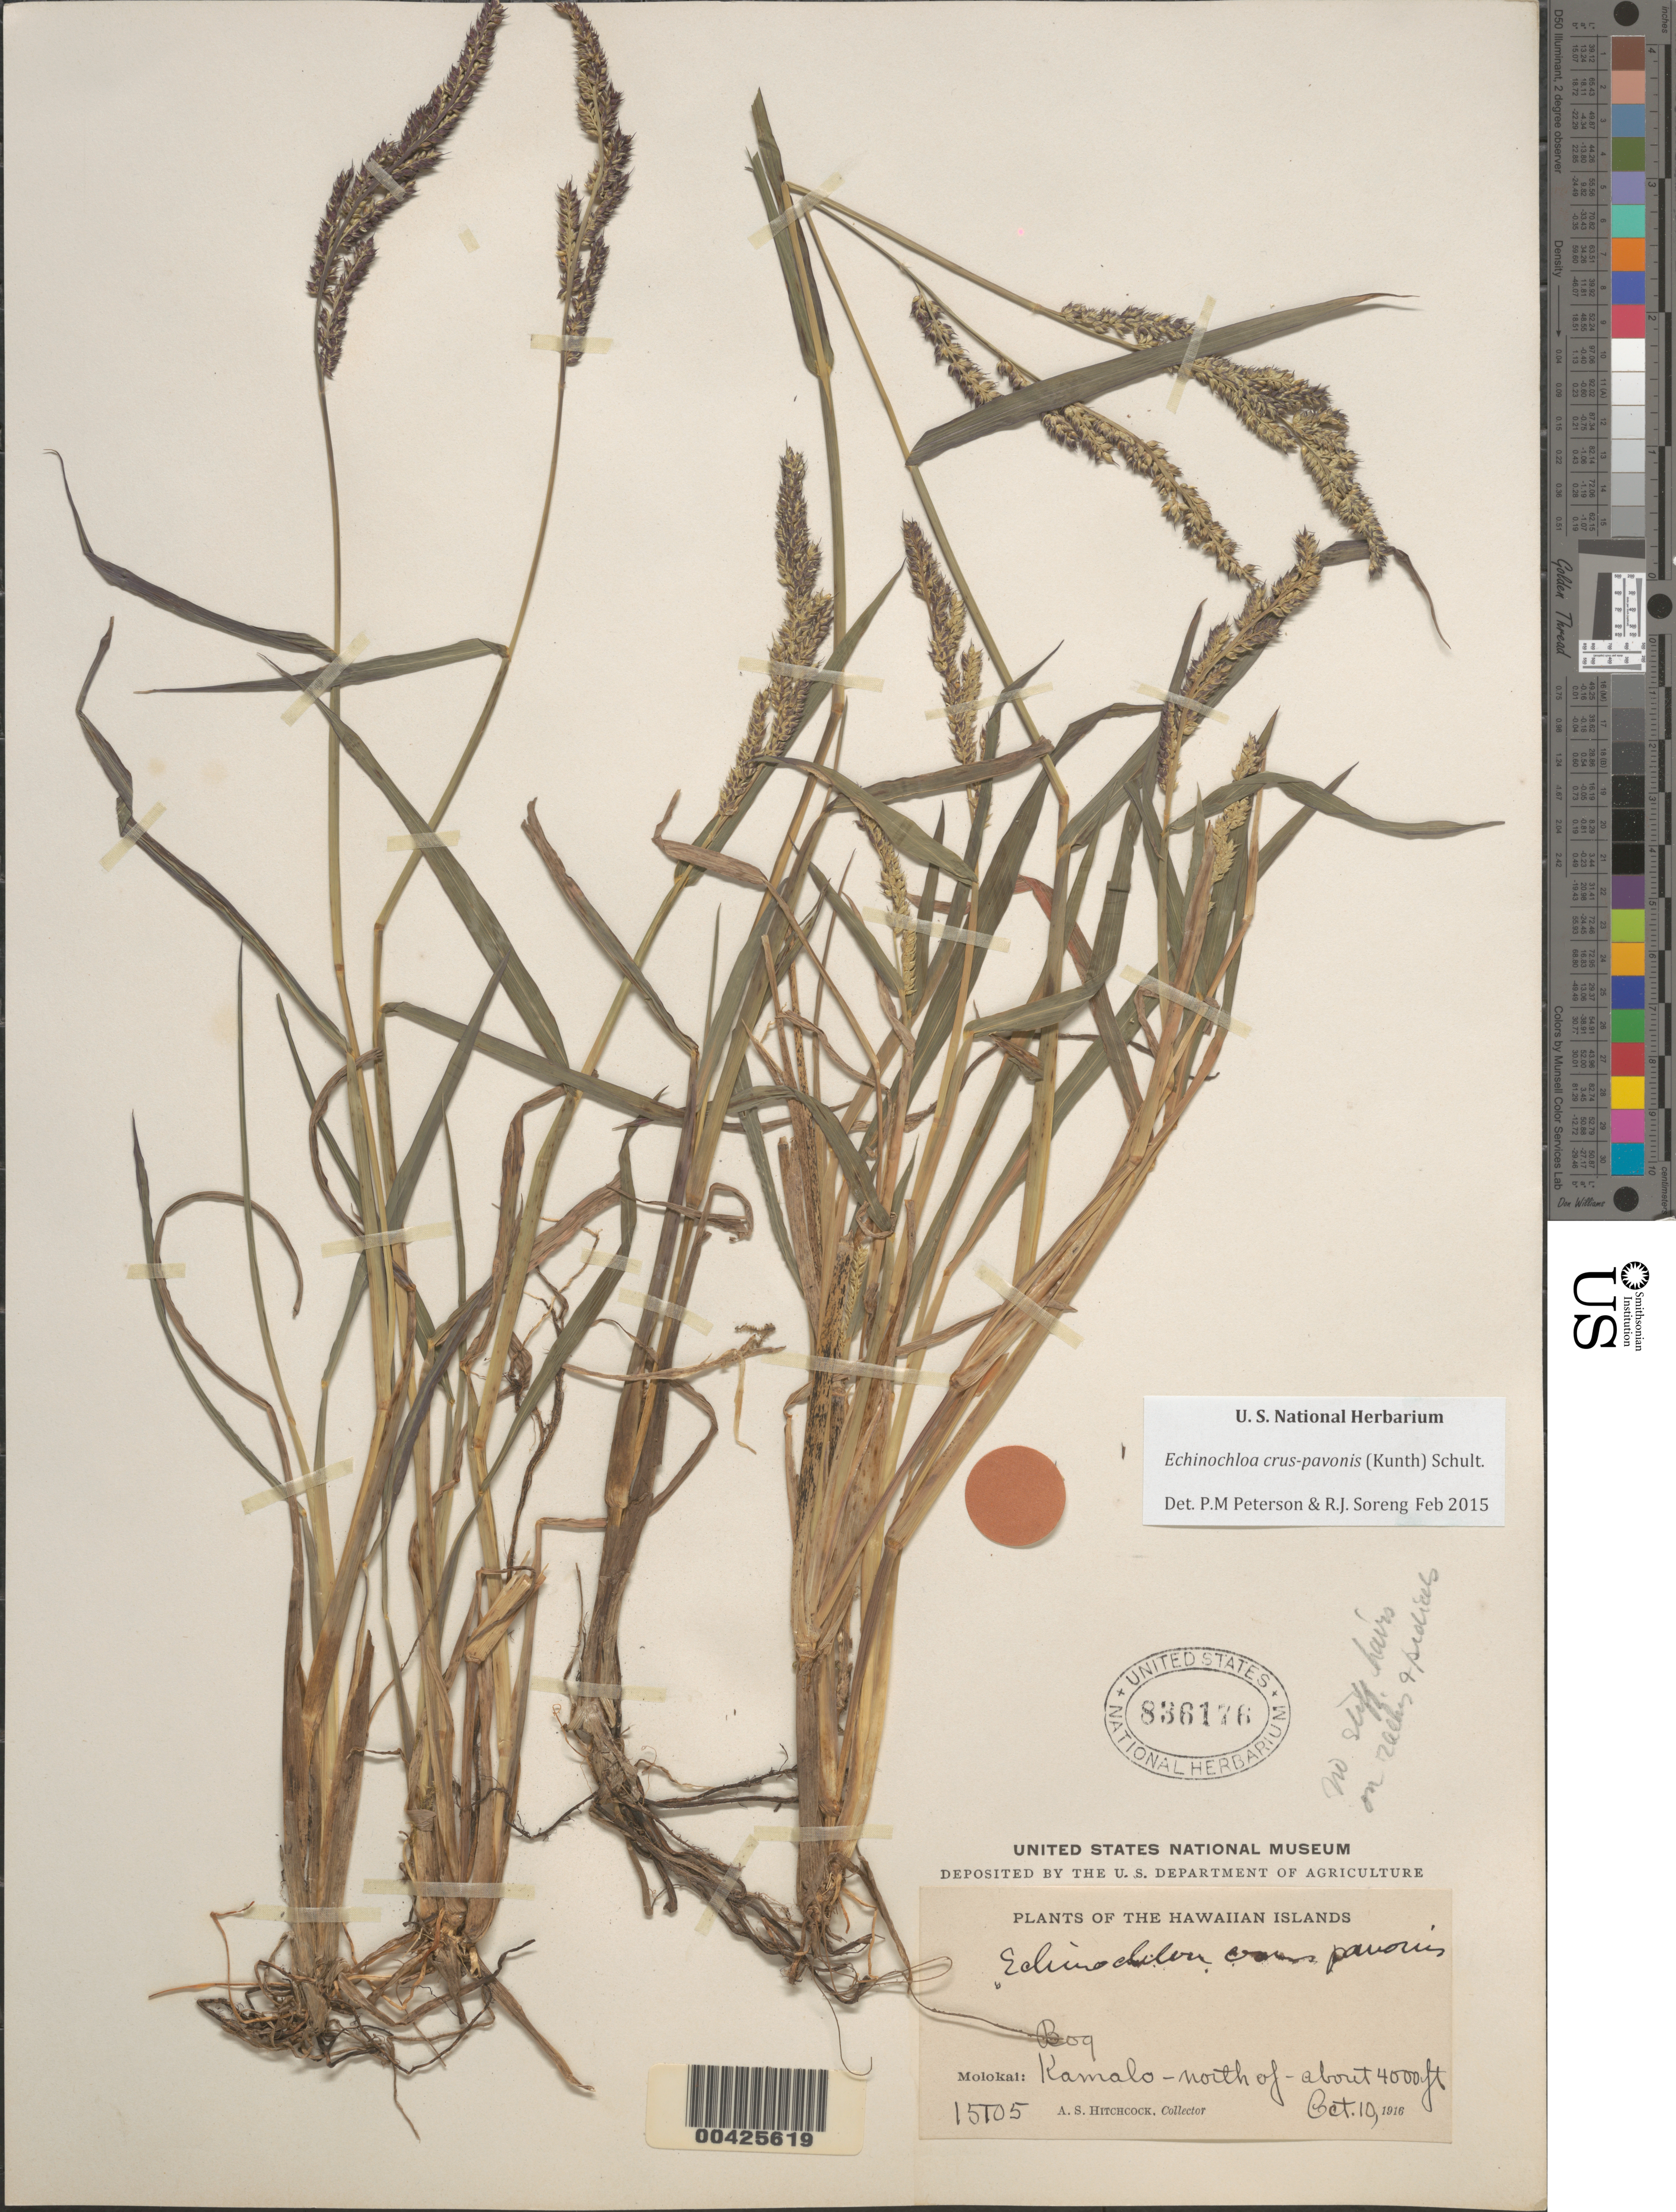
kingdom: Plantae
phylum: Tracheophyta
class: Liliopsida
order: Poales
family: Poaceae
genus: Echinochloa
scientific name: Echinochloa crus-galli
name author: (L.) P. Beauv.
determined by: Wagner, W. L., (BOT), Smithsonian Institution - National Museum of Natural History (UNITED STATES)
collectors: A. S. Hitchcock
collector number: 15105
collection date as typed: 10 Oct 1916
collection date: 1916-10-10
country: United States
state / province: Hawaii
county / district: Maui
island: Moloka'i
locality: North of Kamalo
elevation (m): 1219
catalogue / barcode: US 836176